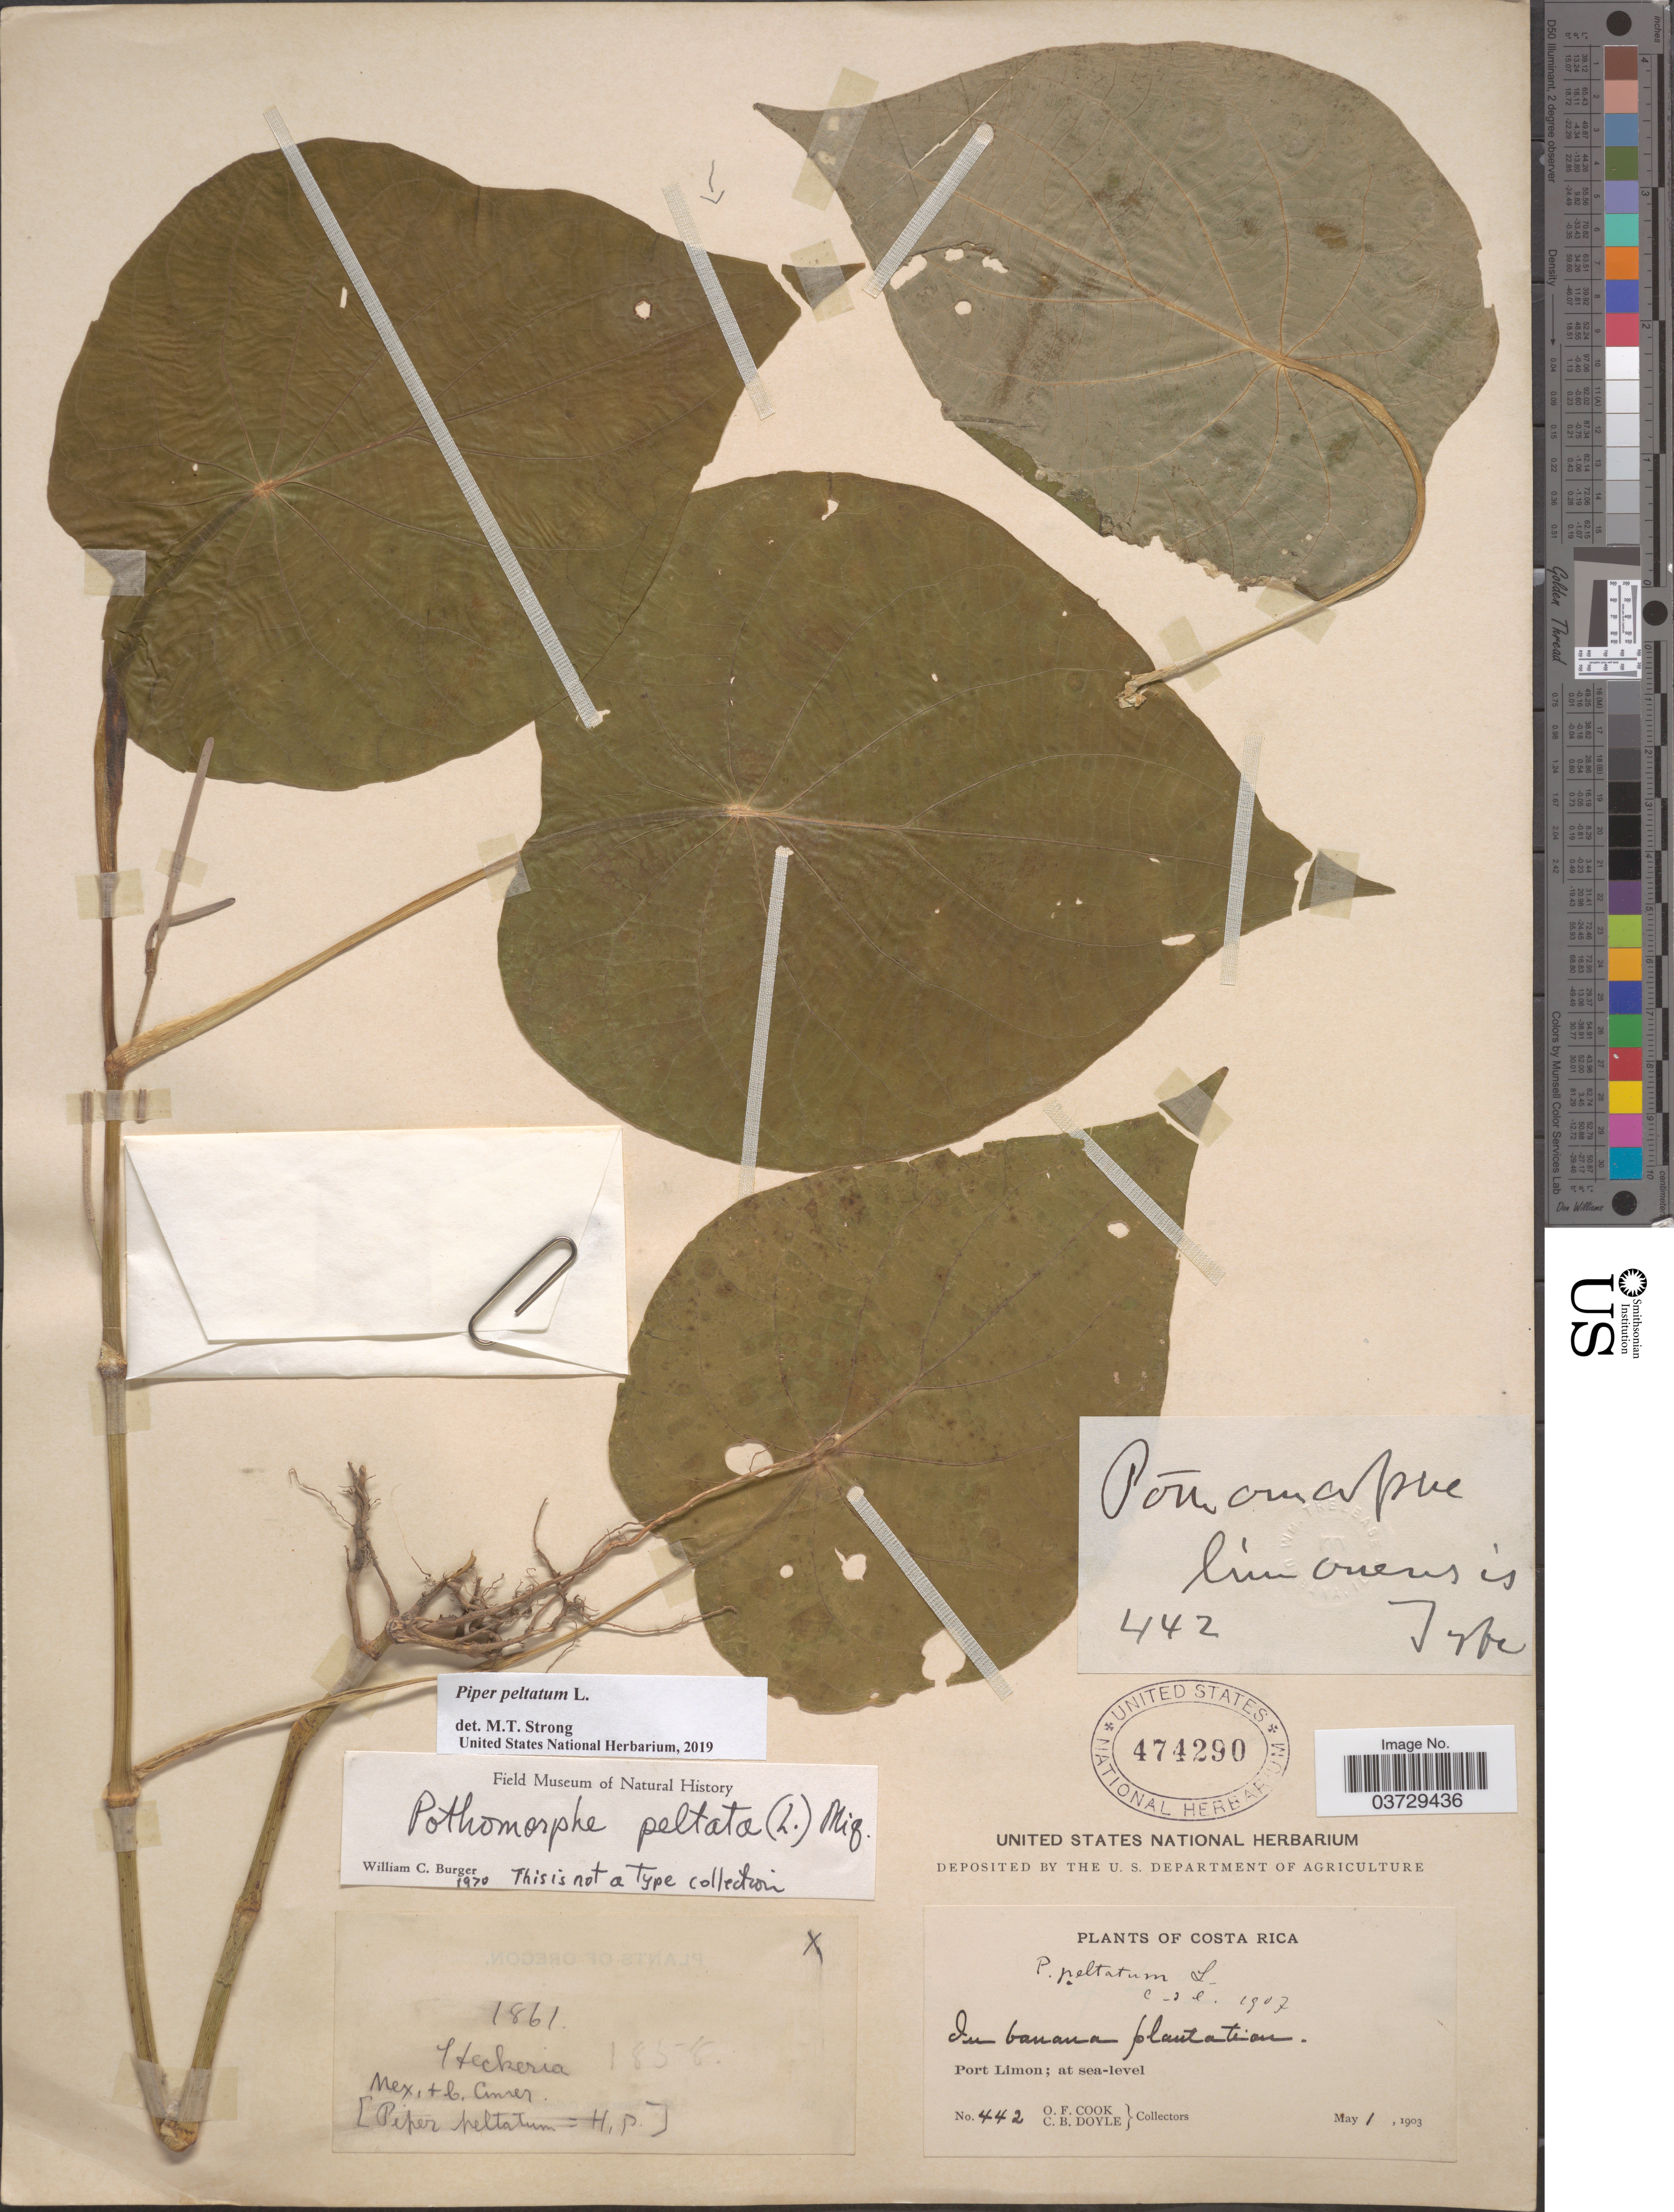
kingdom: Plantae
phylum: Tracheophyta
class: Magnoliopsida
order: Piperales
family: Piperaceae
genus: Piper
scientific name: Piper peltatum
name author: L.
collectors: O. F. Cook & C. Doyle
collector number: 442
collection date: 1903-05-01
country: Costa Rica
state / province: Limón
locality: Port Limon.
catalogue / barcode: US 474290